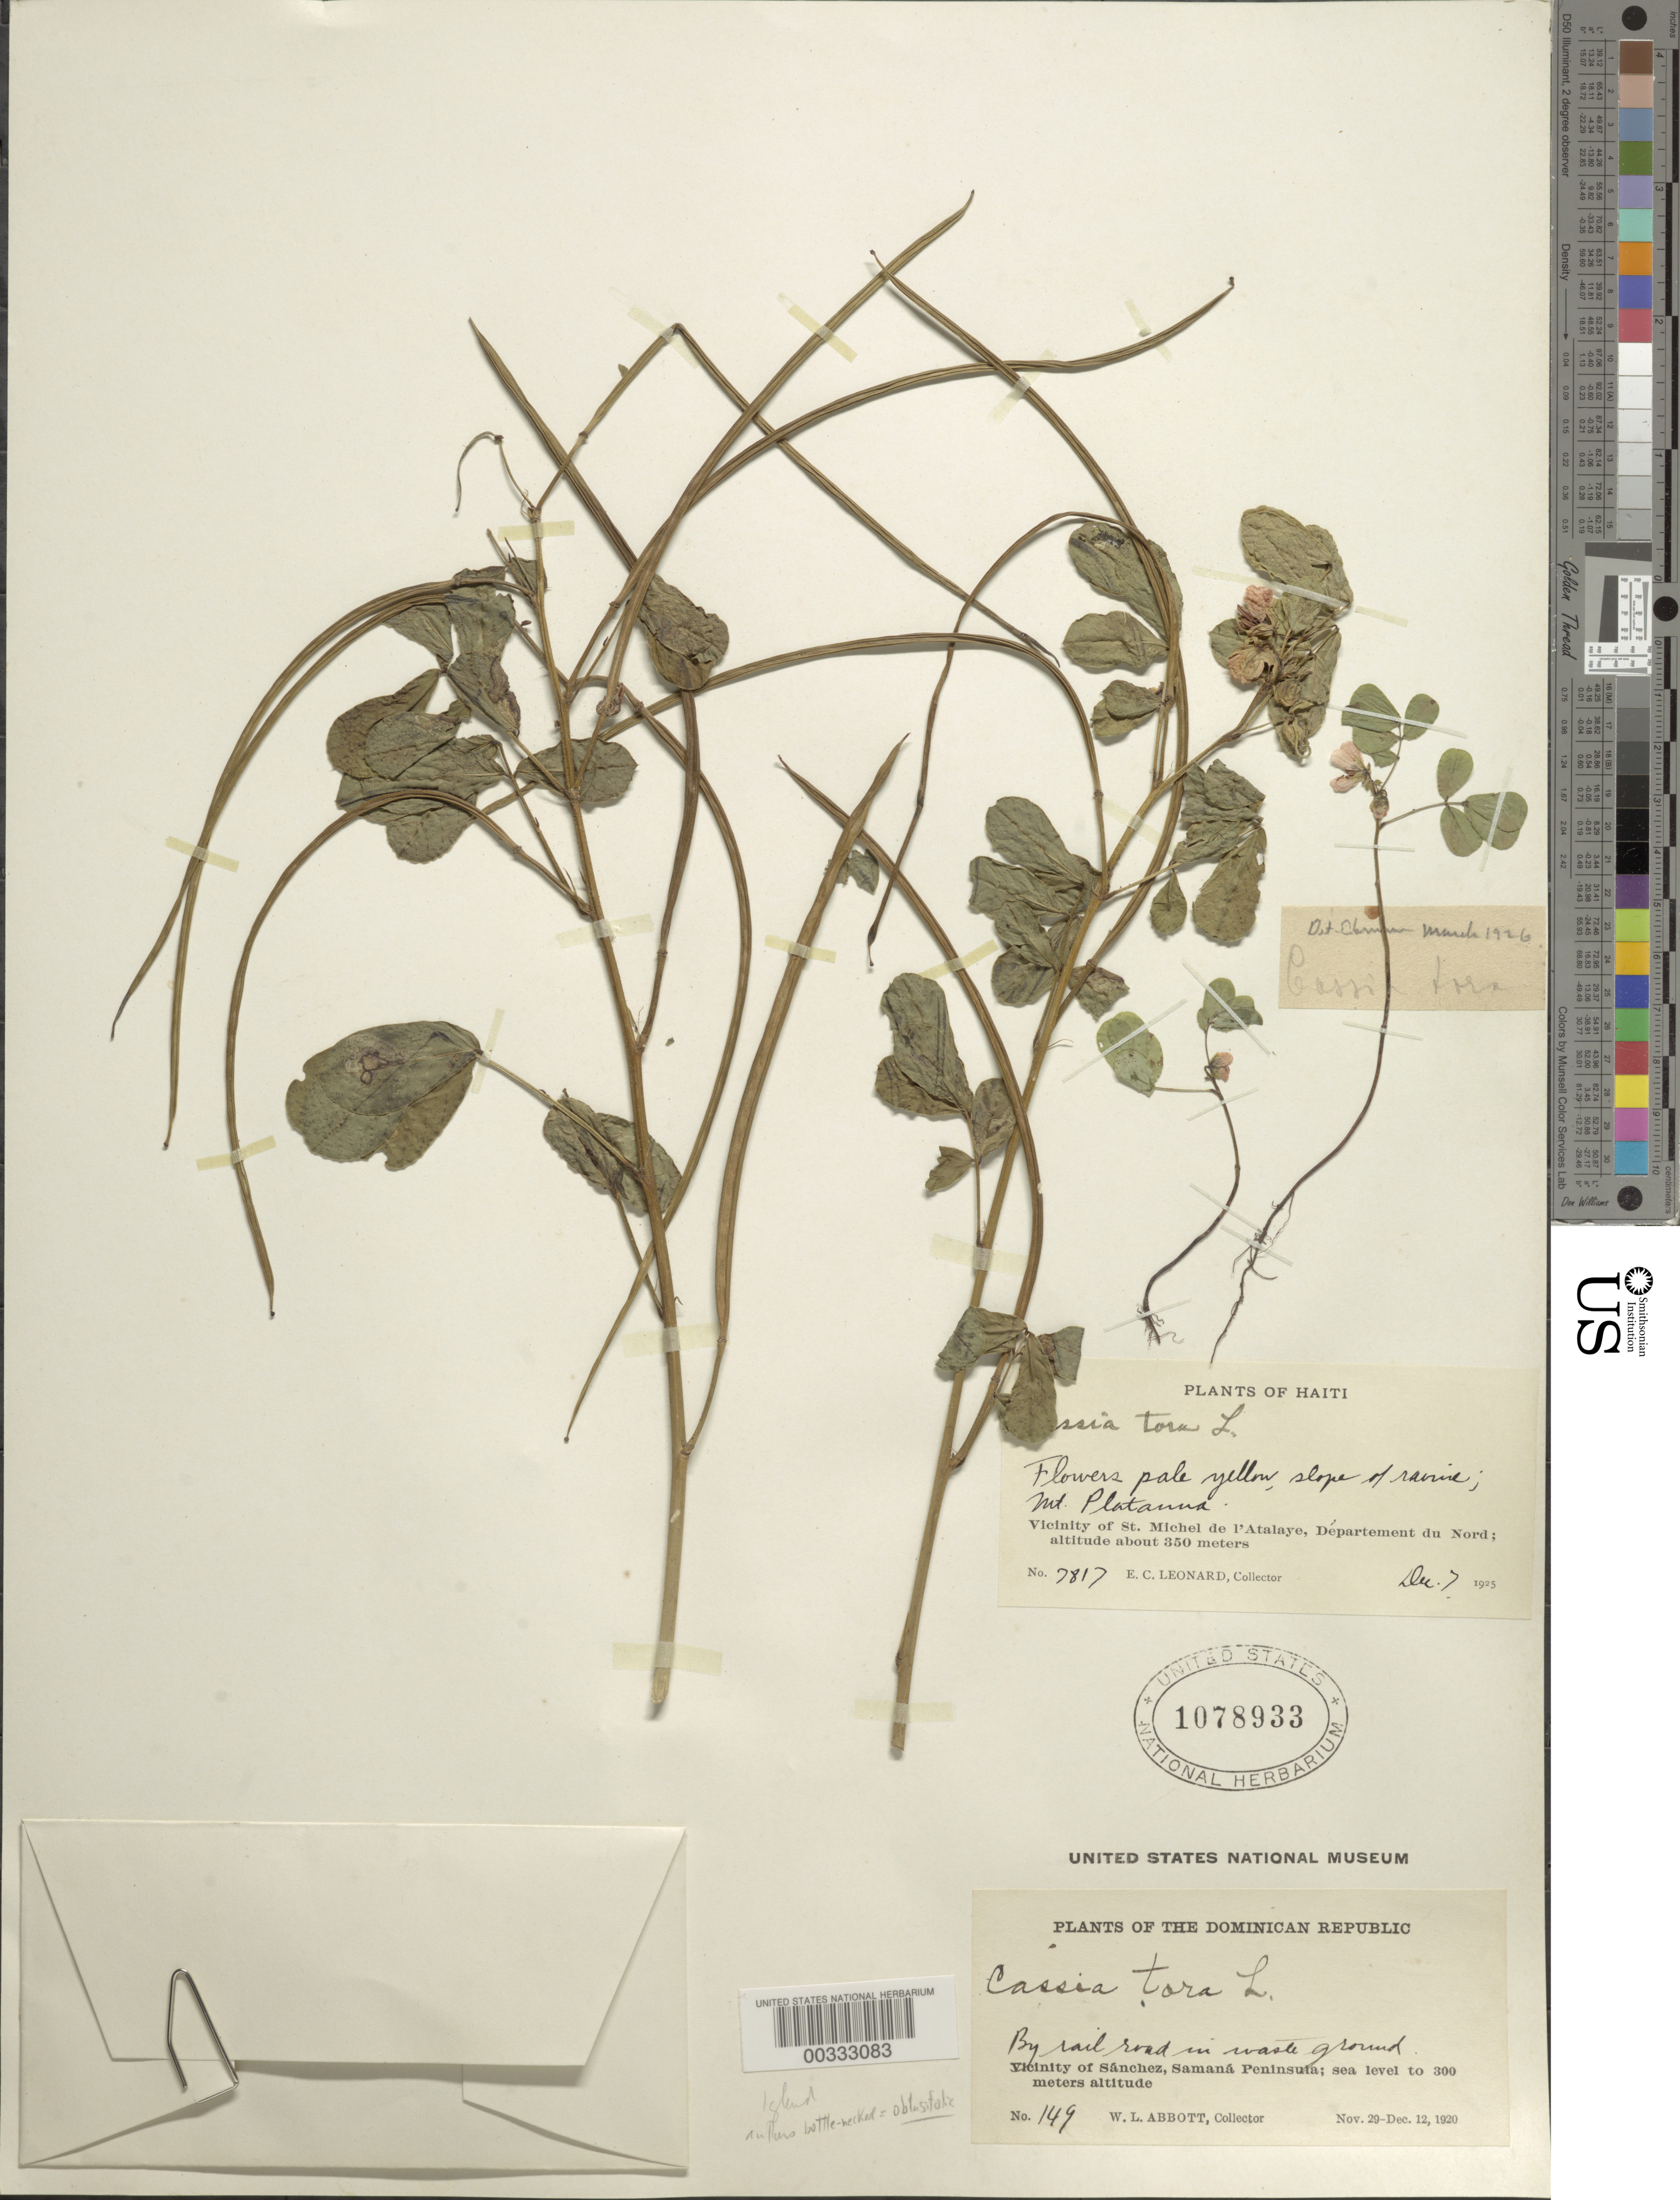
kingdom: Plantae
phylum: Tracheophyta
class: Magnoliopsida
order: Fabales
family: Fabaceae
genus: Senna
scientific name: Senna obtusifolia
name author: (L.) H.S. Irwin & Barneby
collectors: W. L. Abbott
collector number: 149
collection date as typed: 29 Nov 1920 to 12 Dec 1920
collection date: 1920-11-29/1920-12-12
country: Dominican Republic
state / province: Samaná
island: Hispaniola Island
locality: Vicinity of sanchez, samana peninsula, by rail road [Samana Peninsula]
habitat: Waste ground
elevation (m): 0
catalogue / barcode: US 1078933